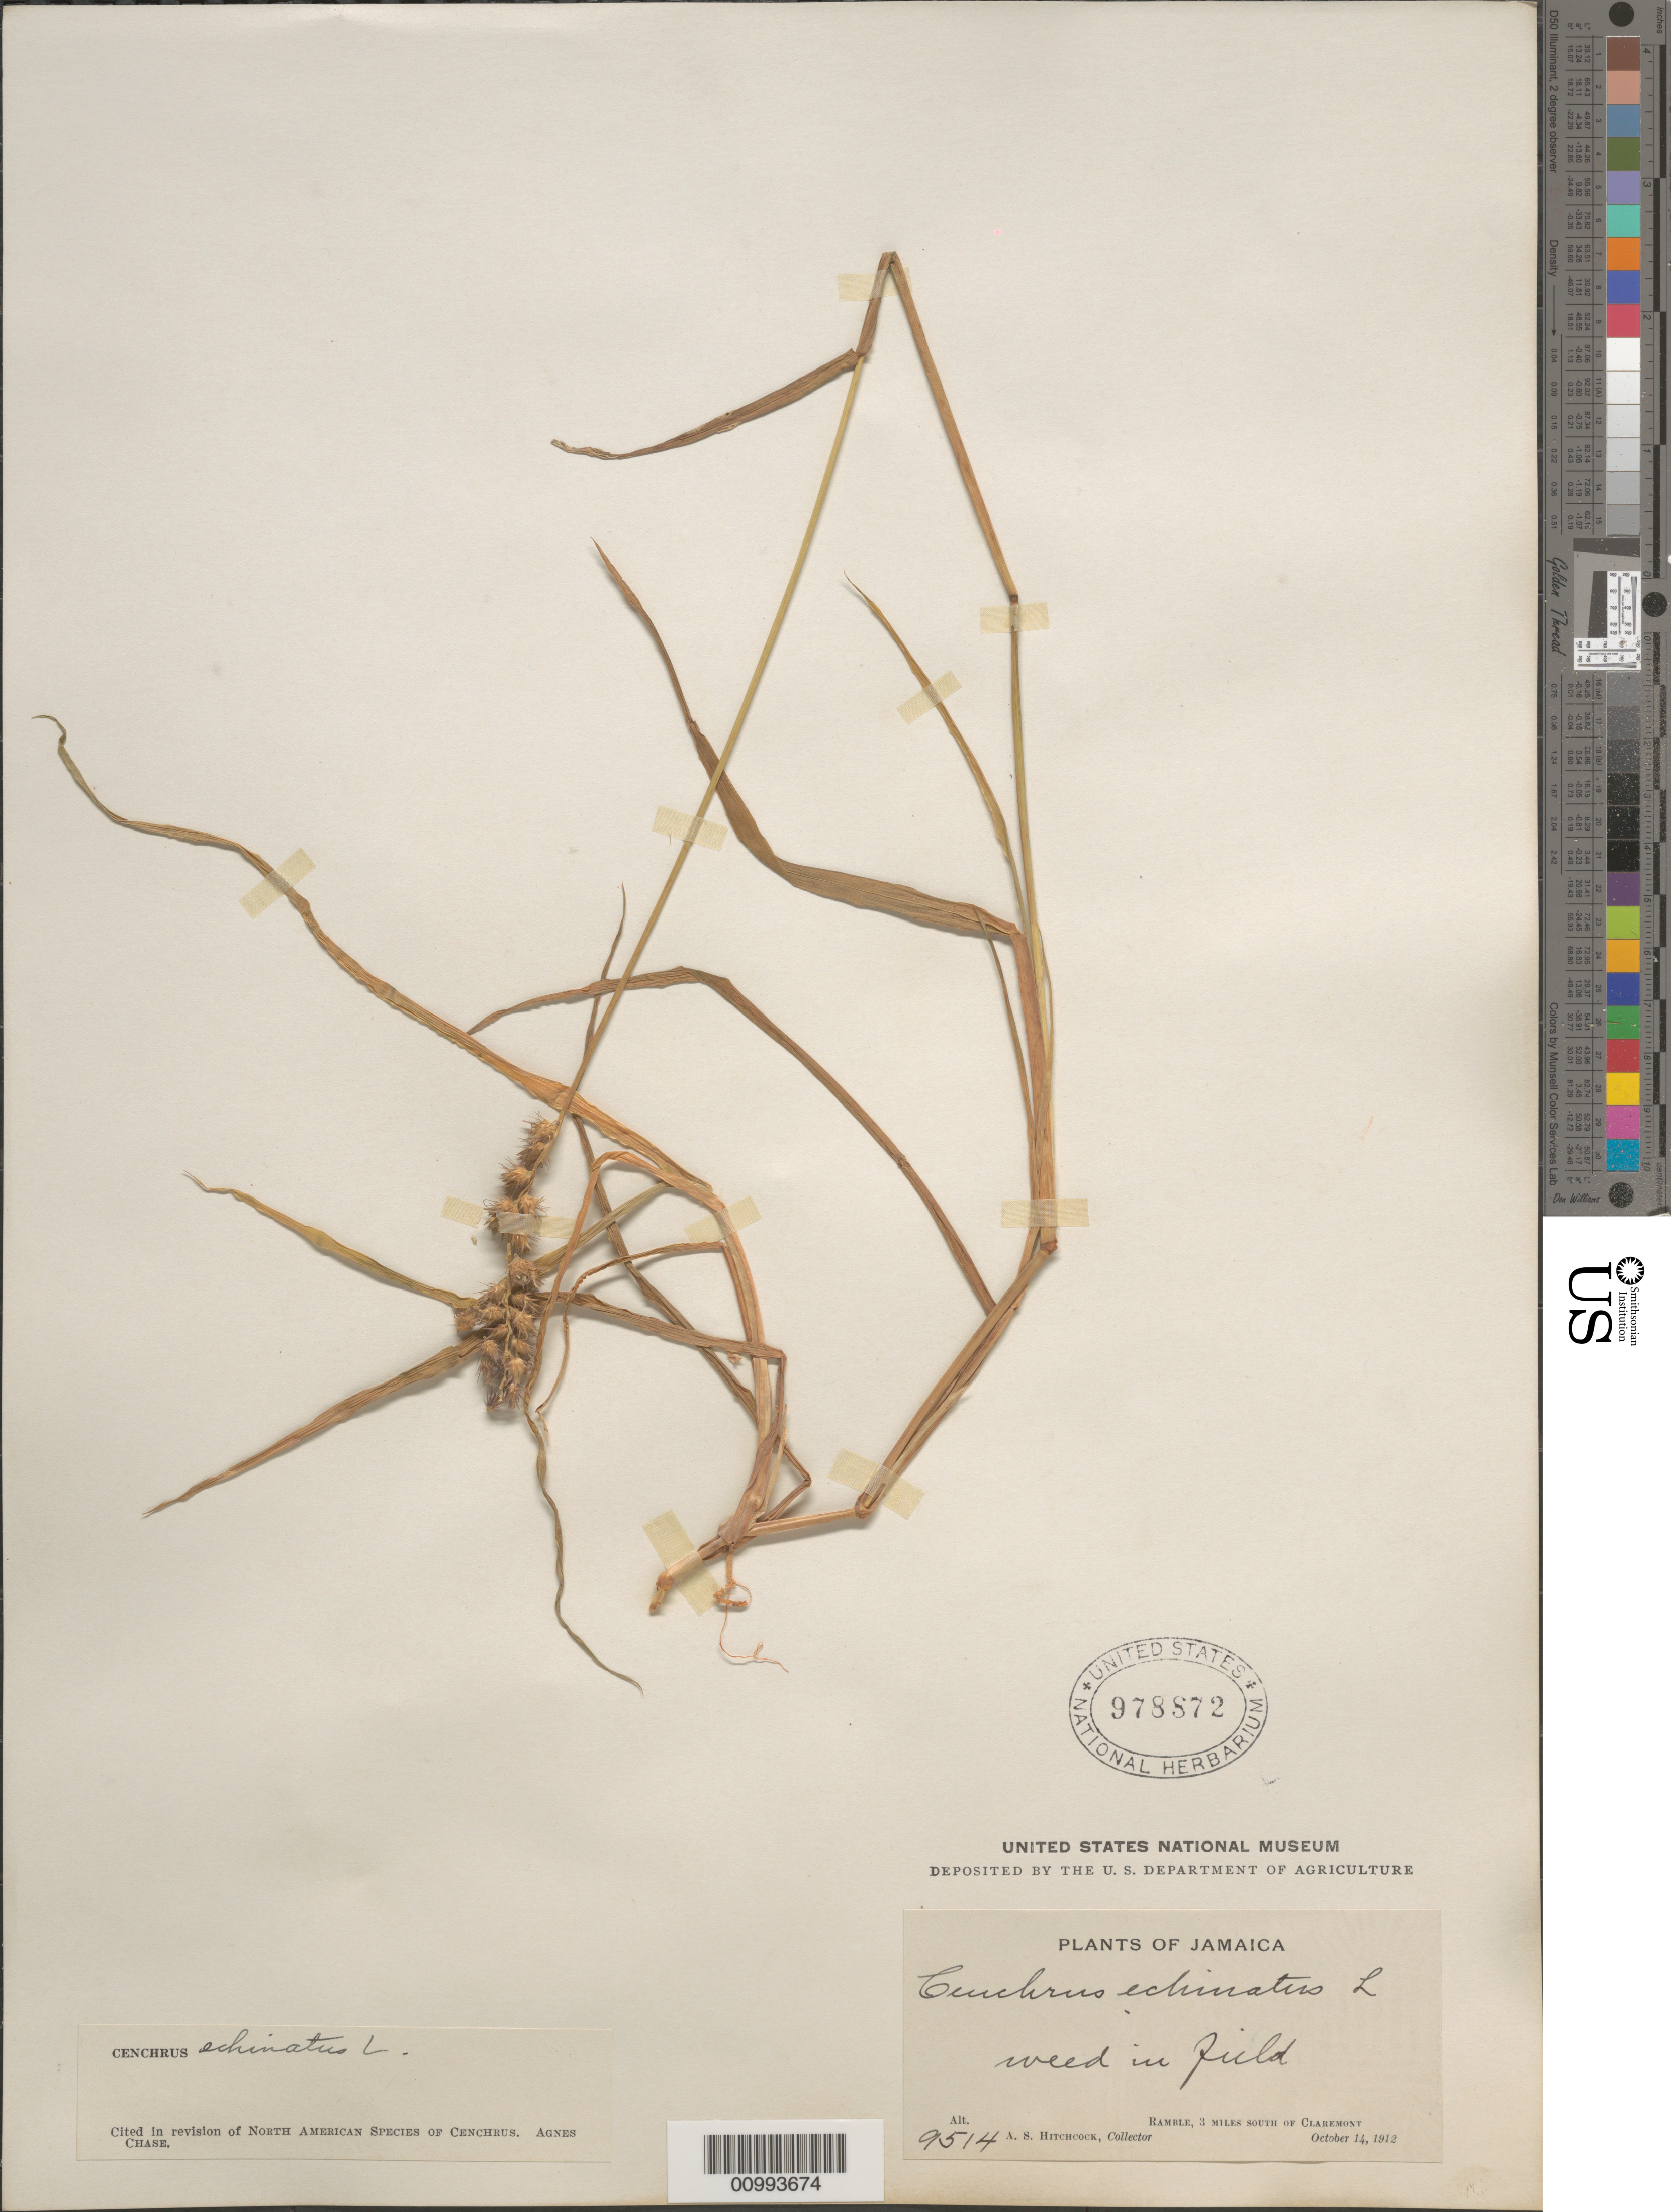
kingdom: Plantae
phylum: Tracheophyta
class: Liliopsida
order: Poales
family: Poaceae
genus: Cenchrus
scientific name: Cenchrus echinatus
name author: L.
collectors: A. S. Hitchcock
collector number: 9514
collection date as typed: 14 Oct 1912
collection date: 1912-10-14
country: Jamaica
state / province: Saint Thomas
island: Jamaica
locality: Ramble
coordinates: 0 N, 0 E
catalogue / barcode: US 978872